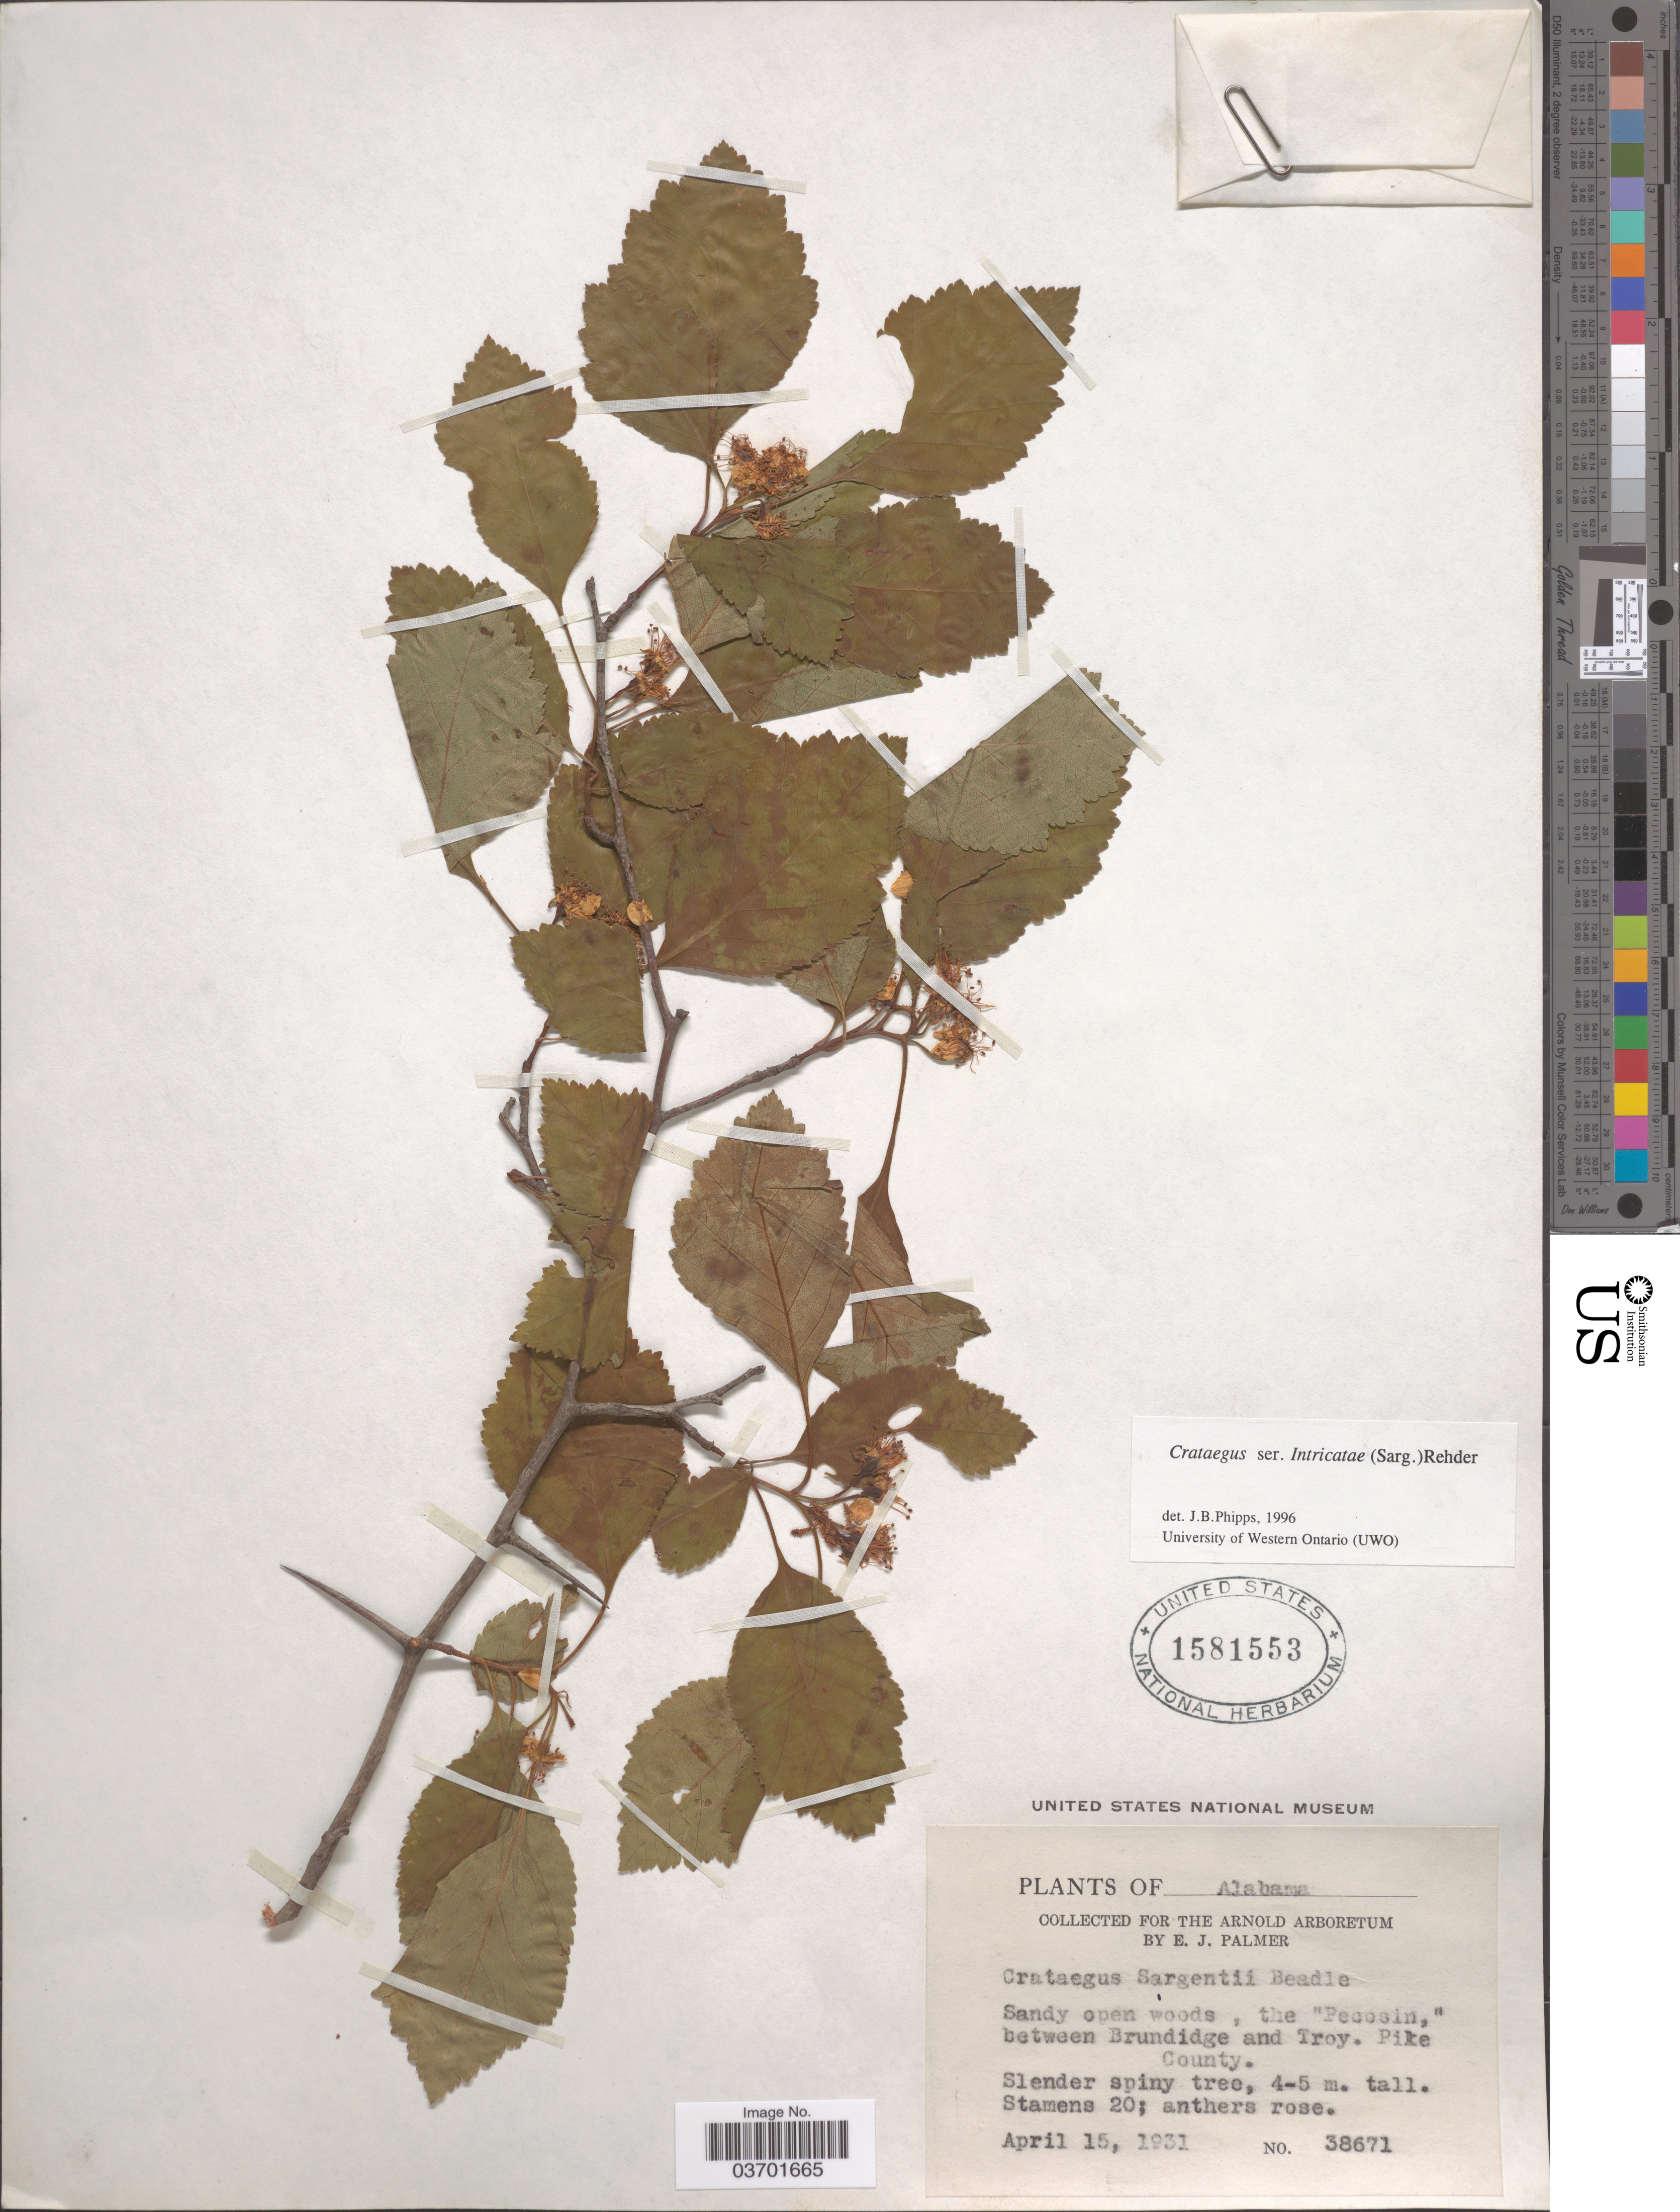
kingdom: Plantae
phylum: Tracheophyta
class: Magnoliopsida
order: Rosales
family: Rosaceae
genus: Crataegus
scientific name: Crataegus sargenti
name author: Beadle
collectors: E. J. Palmer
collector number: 38671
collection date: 1931-04-15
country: United States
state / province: Alabama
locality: The "Pecosin," between Brundidge and Troy. Pike County.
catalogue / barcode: US 1581553